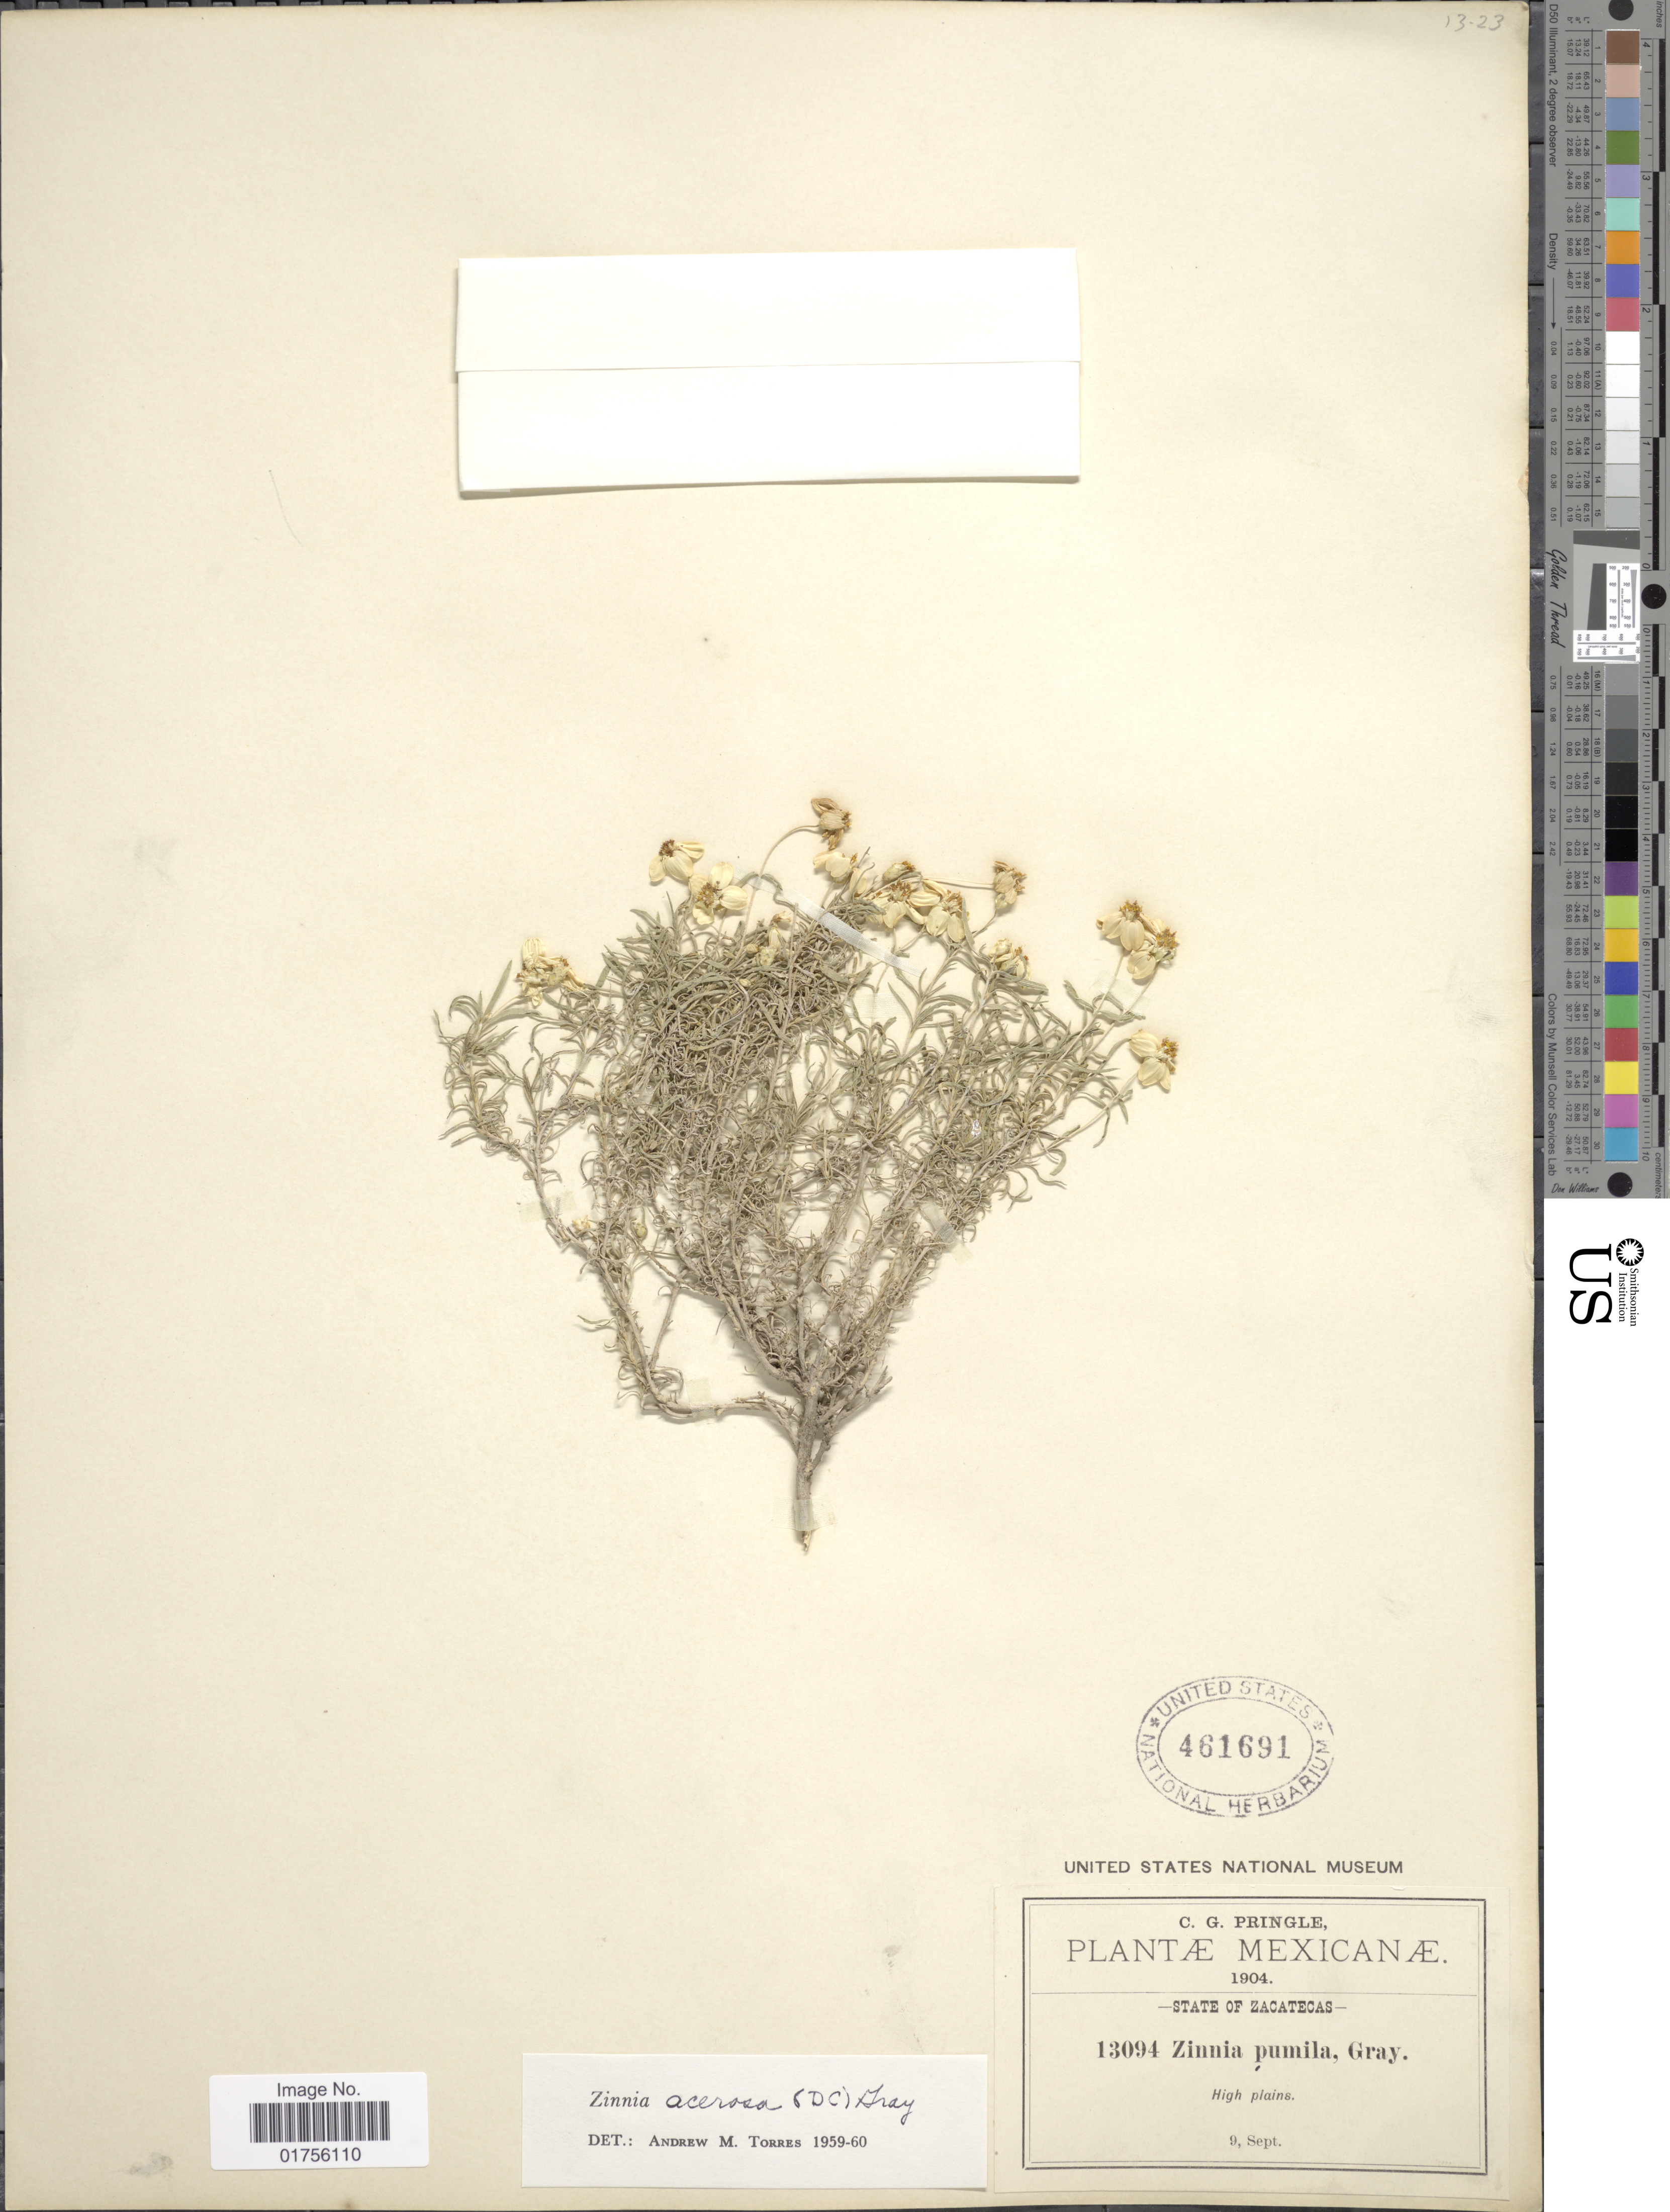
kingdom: Plantae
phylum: Tracheophyta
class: Magnoliopsida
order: Asterales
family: Asteraceae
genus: Zinnia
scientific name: Zinnia acerosa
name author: (DC.) A. Gray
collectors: C. G. Pringle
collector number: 13094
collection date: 1904-09-09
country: Mexico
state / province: Zacatecas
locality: State of Zacatecas, High plains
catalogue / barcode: US 461691